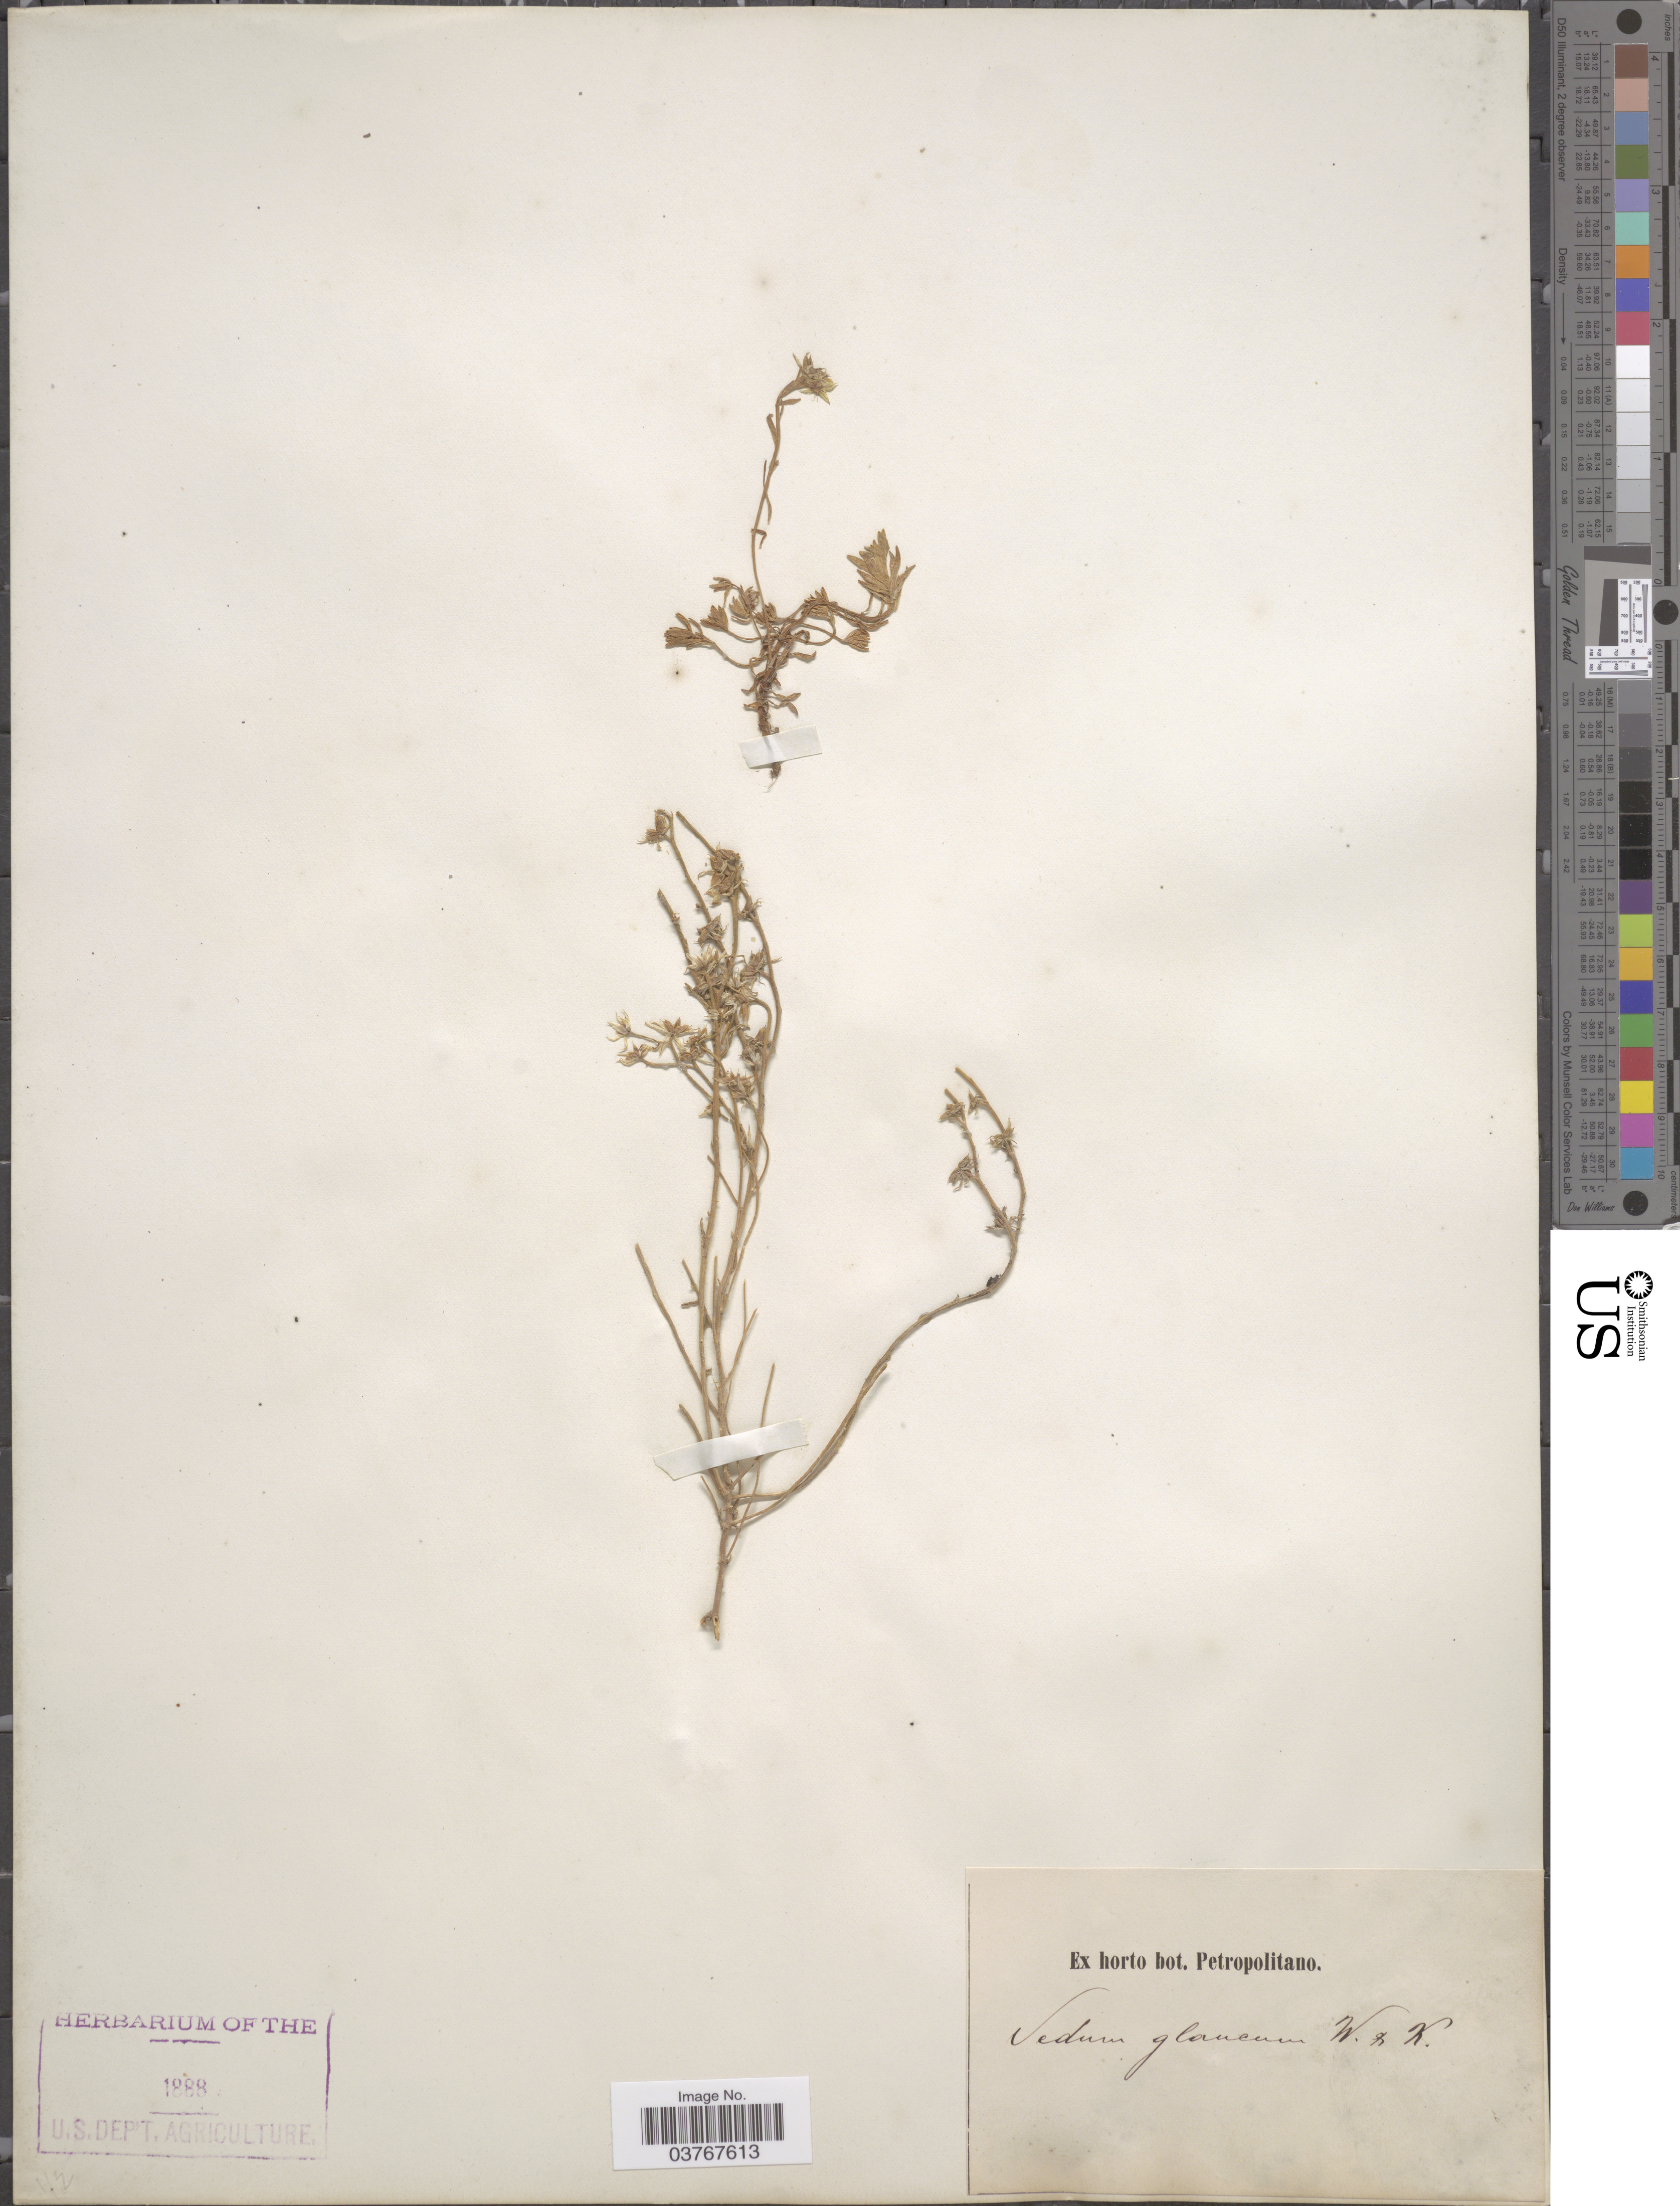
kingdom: Plantae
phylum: Tracheophyta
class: Magnoliopsida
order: Saxifragales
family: Crassulaceae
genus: Sedum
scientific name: Sedum glaucum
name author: Waldst. & Kit.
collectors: ex Horto Bot. Petropolitano